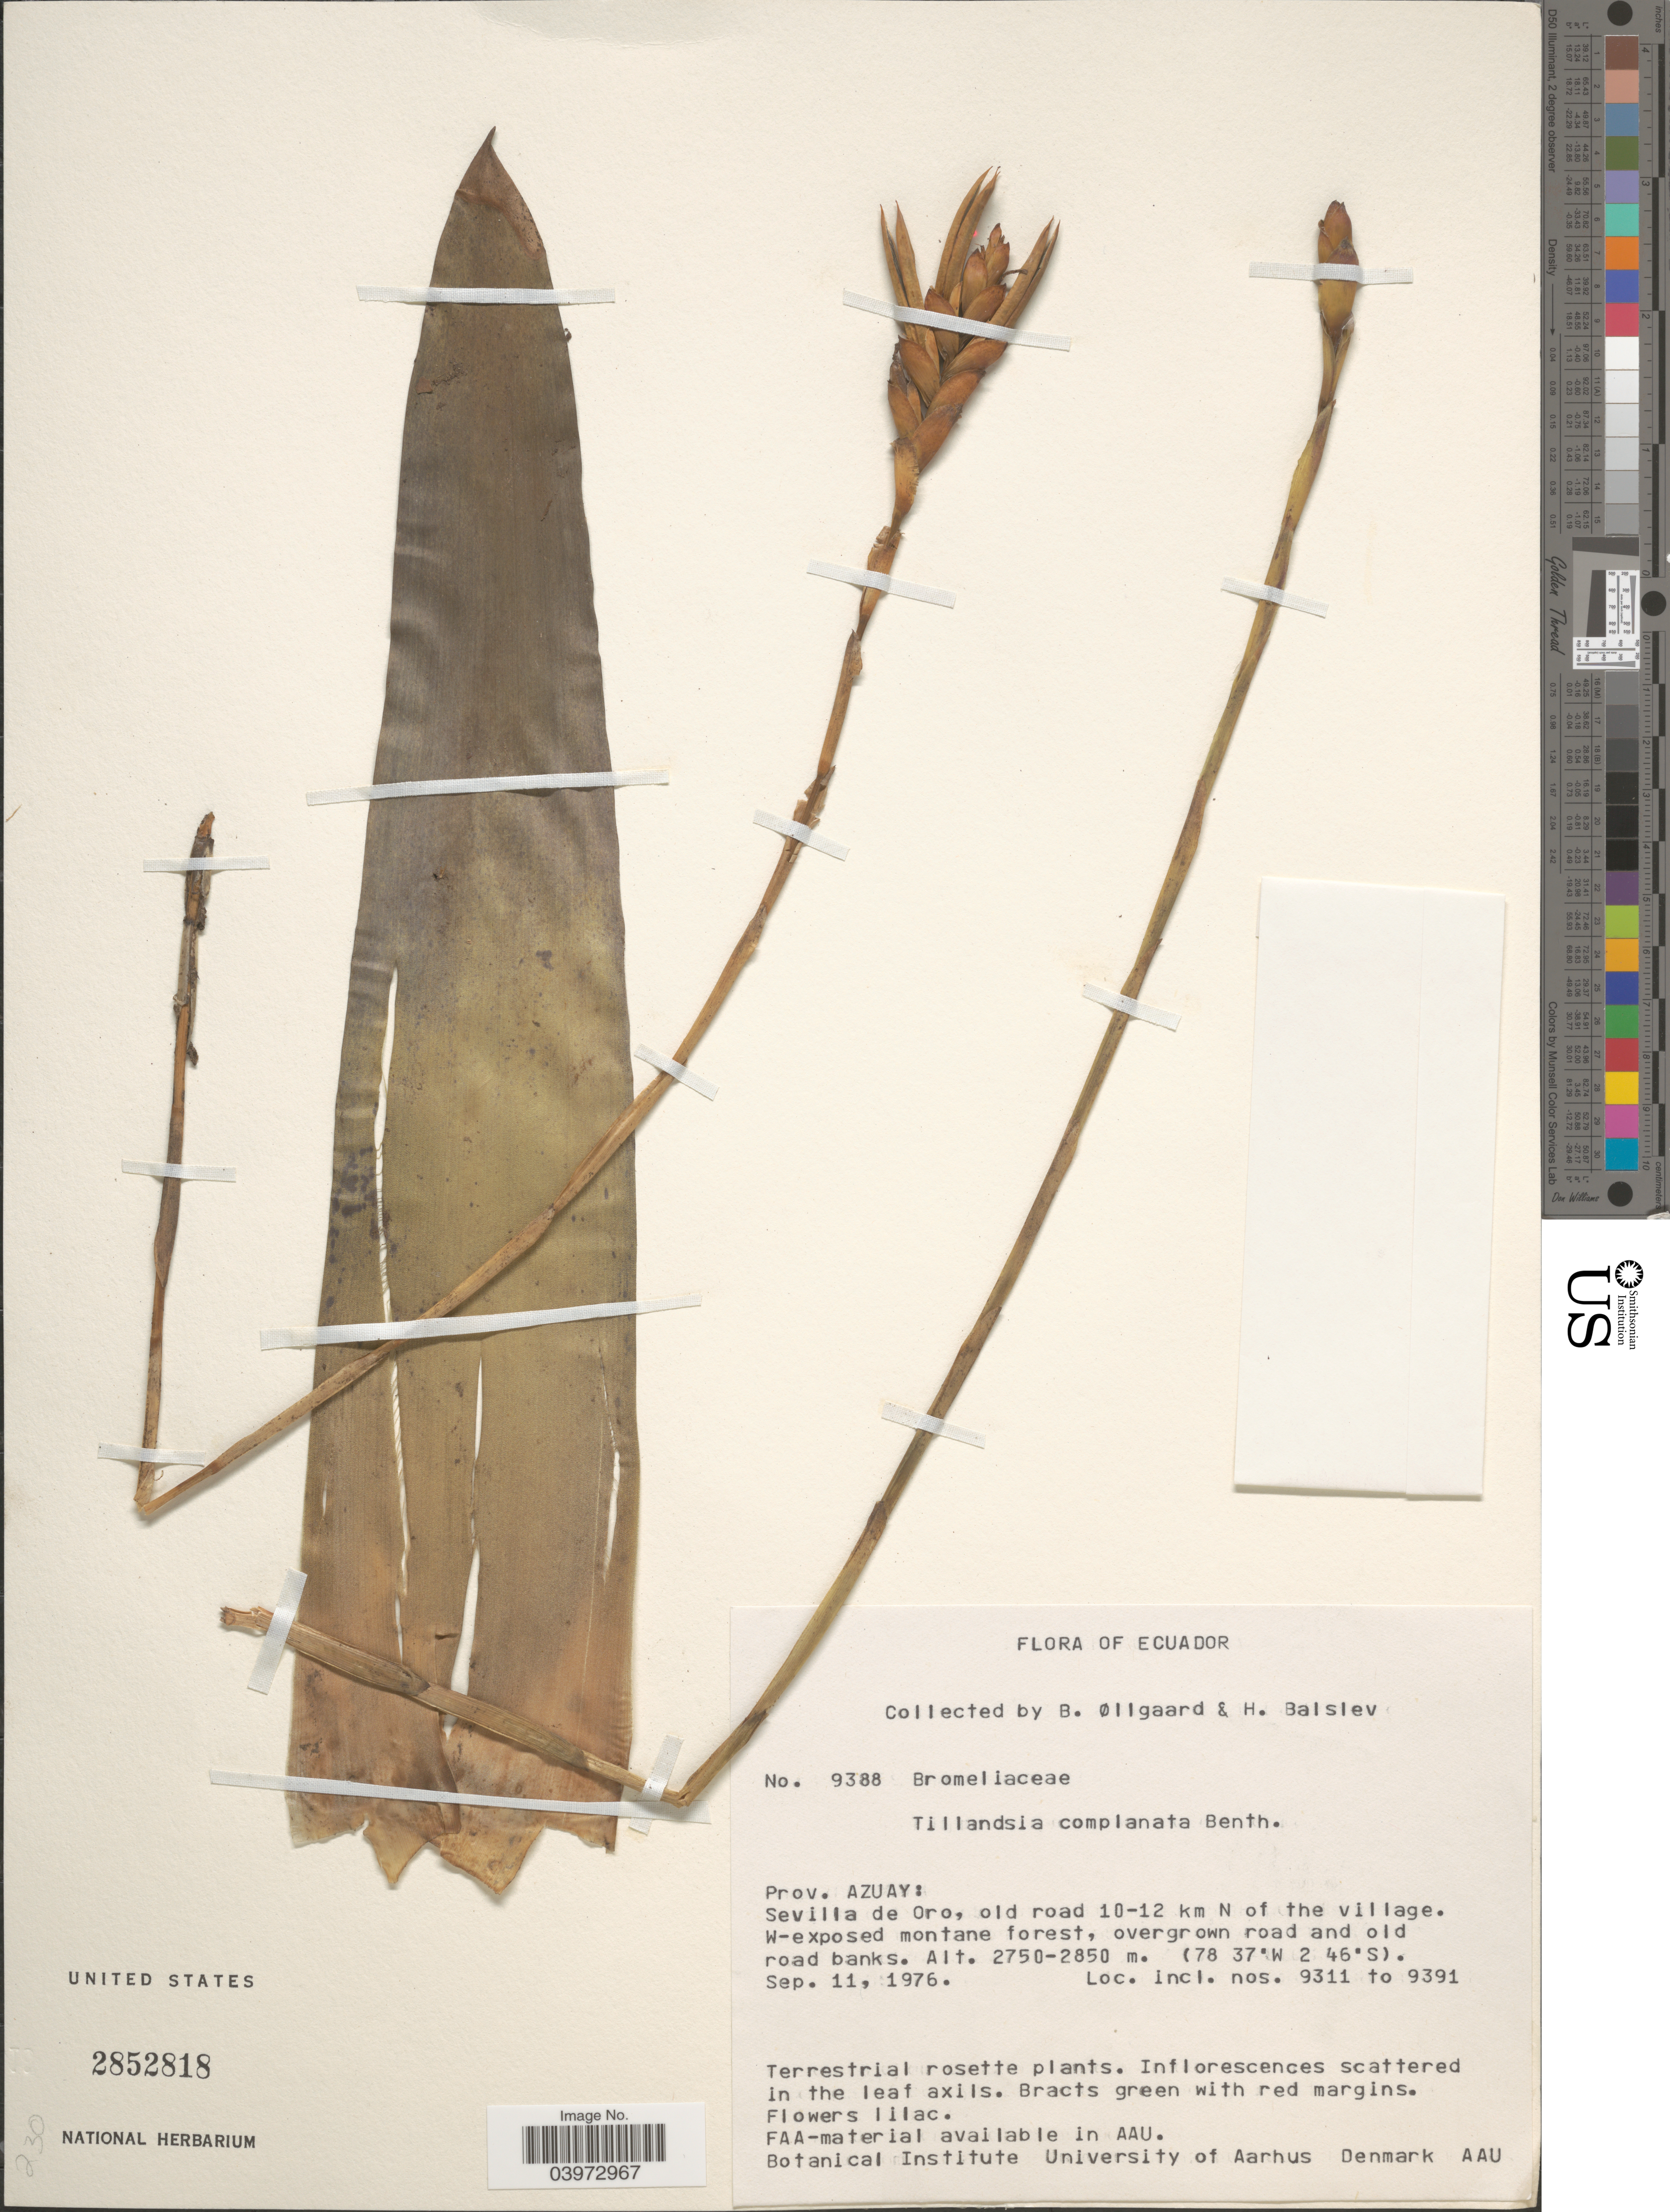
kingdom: Plantae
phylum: Tracheophyta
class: Liliopsida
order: Poales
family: Bromeliaceae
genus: Tillandsia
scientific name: Tillandsia complanata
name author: Benth.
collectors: B. Øllgaard & H. Balsev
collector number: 9388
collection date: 1976-09-11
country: Ecuador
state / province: Azuay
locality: Sevilla de Oro, old road 10-12 km N of the village. W-exposed montane forest, overgrown road and old road banks.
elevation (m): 2750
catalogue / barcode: US 2852818